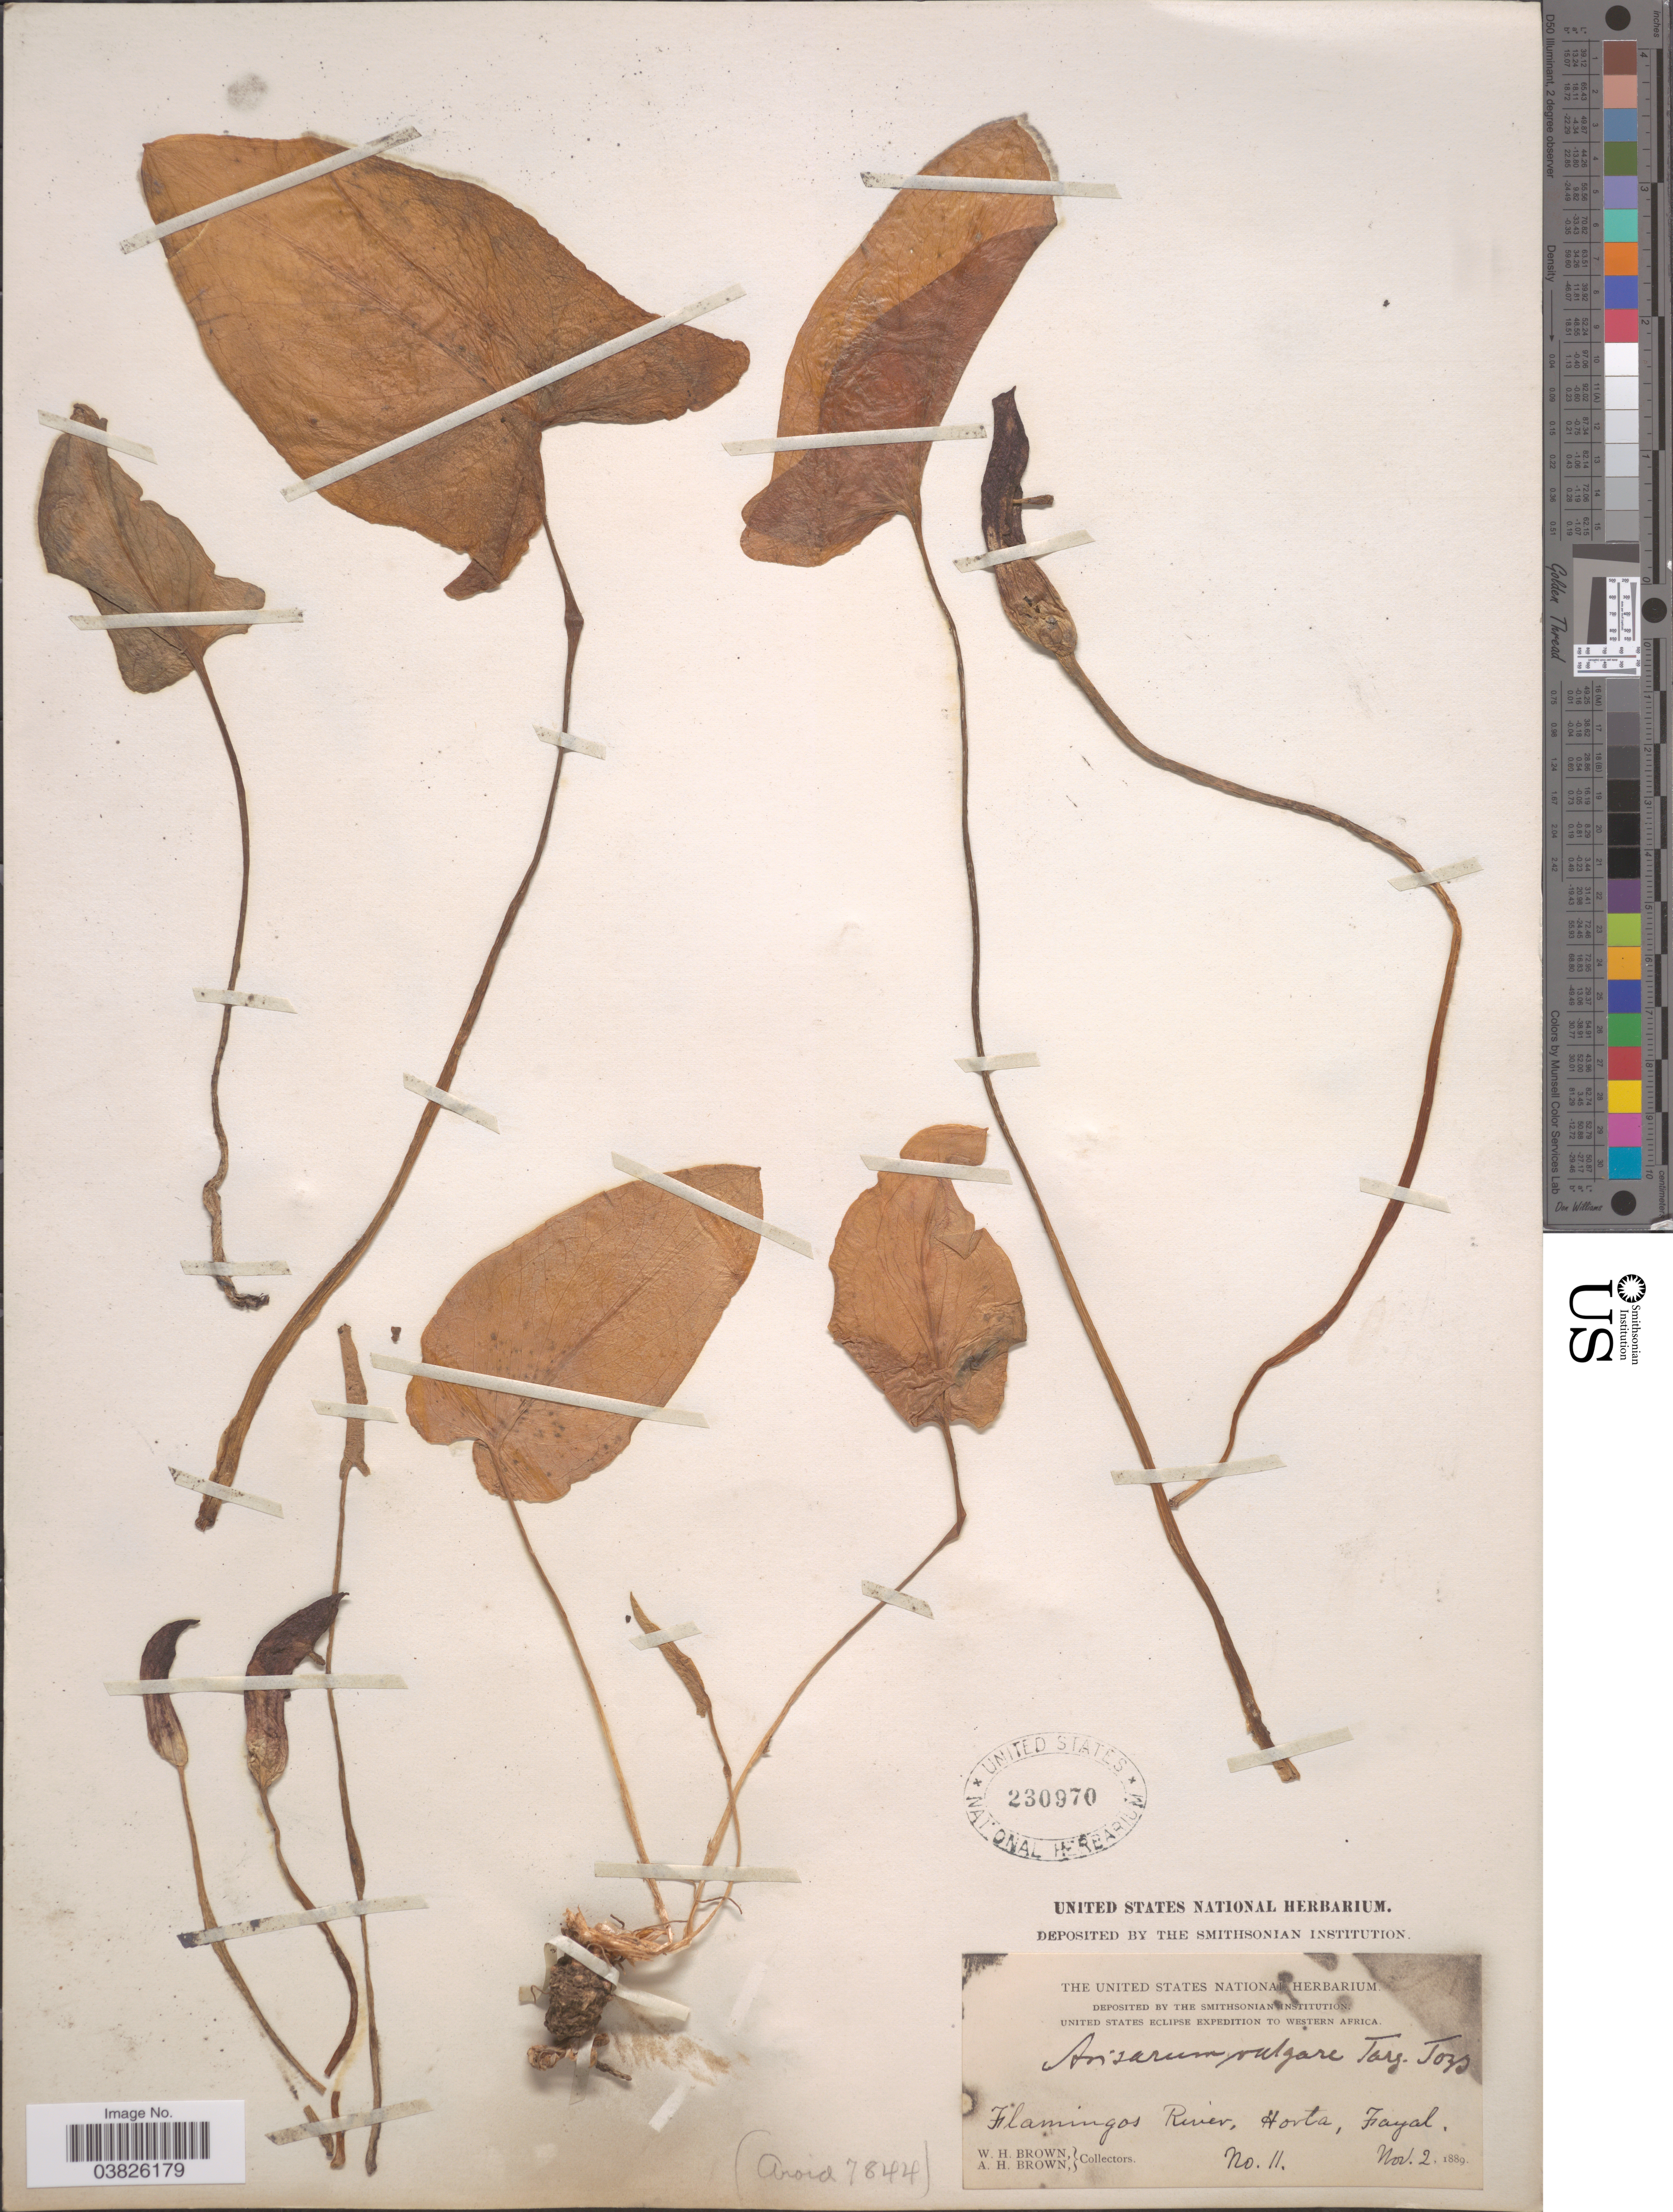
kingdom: Plantae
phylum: Tracheophyta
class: Liliopsida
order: Alismatales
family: Araceae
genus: Arisarum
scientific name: Arisarum vulgare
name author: Targ. Tozz.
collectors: W. H. Brown & A. H. Brown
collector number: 11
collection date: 1889-11-02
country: Portugal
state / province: Azores (Aut. Reg.)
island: Faial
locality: Western Africa. Flamingos River, Horta, Fayal.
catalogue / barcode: US 230970